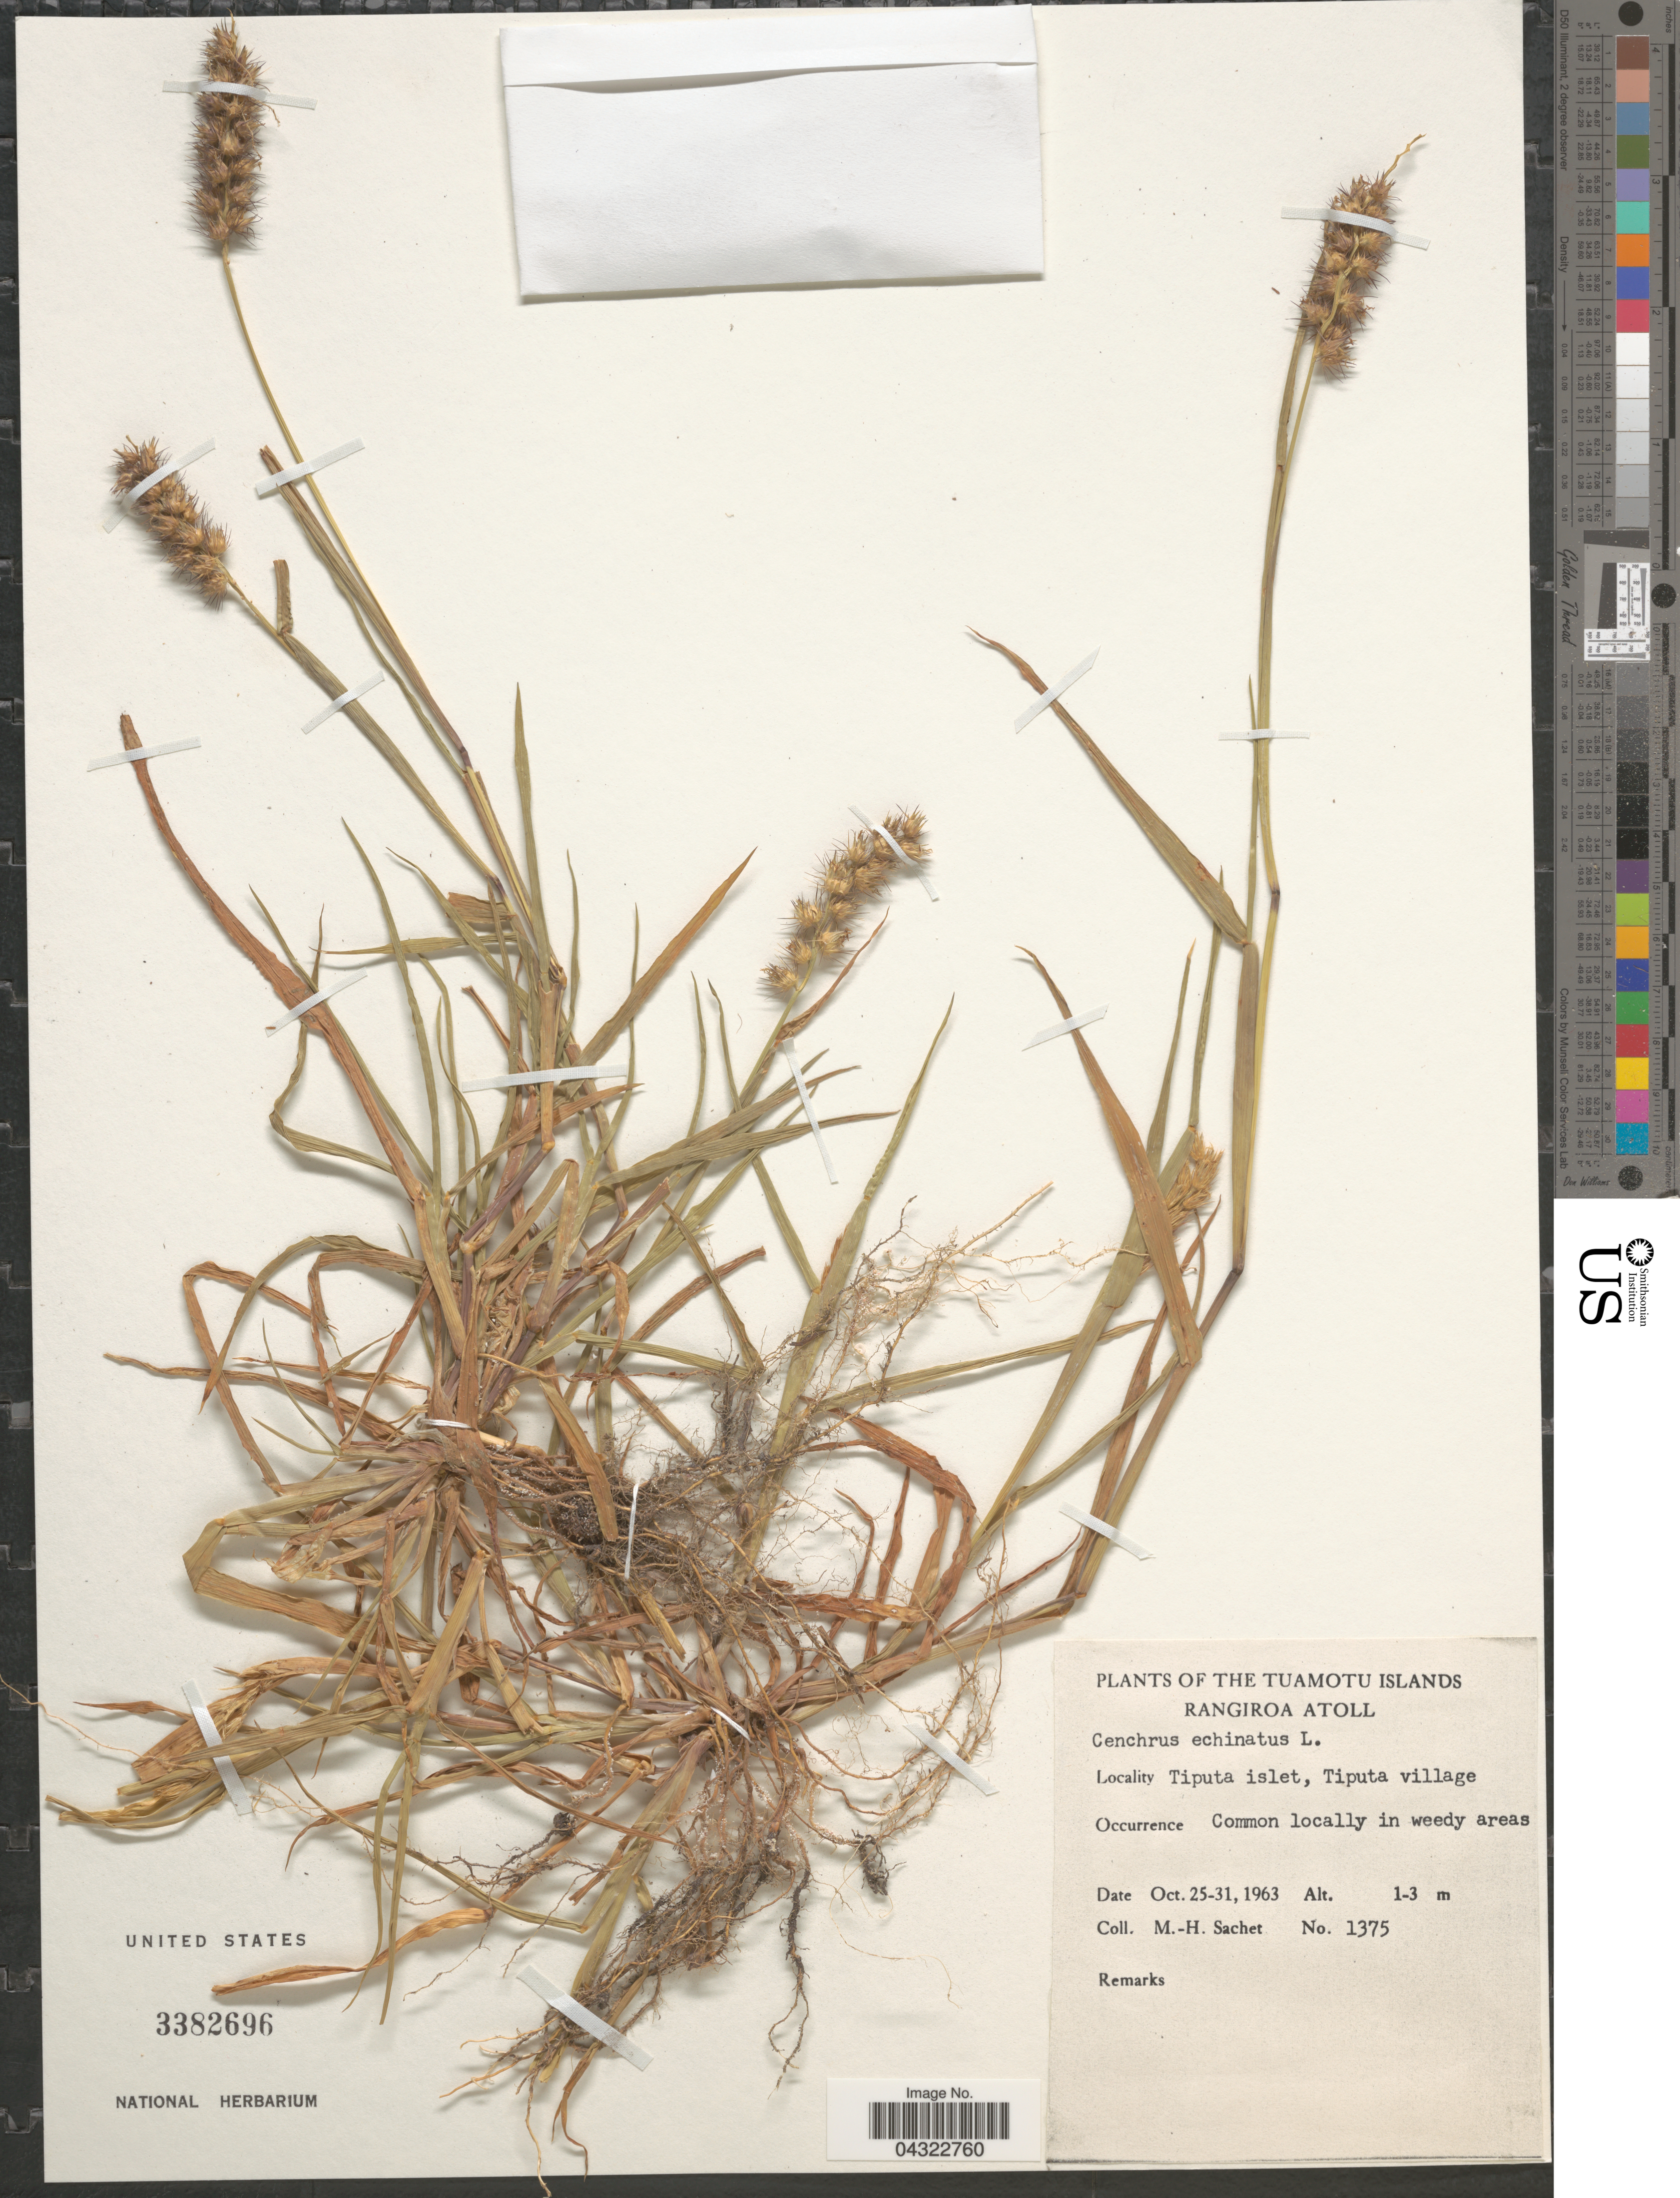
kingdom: Plantae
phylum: Tracheophyta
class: Liliopsida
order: Poales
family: Poaceae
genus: Cenchrus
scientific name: Cenchrus echinatus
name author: L.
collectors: M.-H. Sachet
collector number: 1375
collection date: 1963-10-25/1963-10-31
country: French Polynesia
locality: The Tuamotu Islands. Rangiroa Atoll. Tiputa islet, Tiputa village.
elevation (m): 1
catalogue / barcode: US 3382696